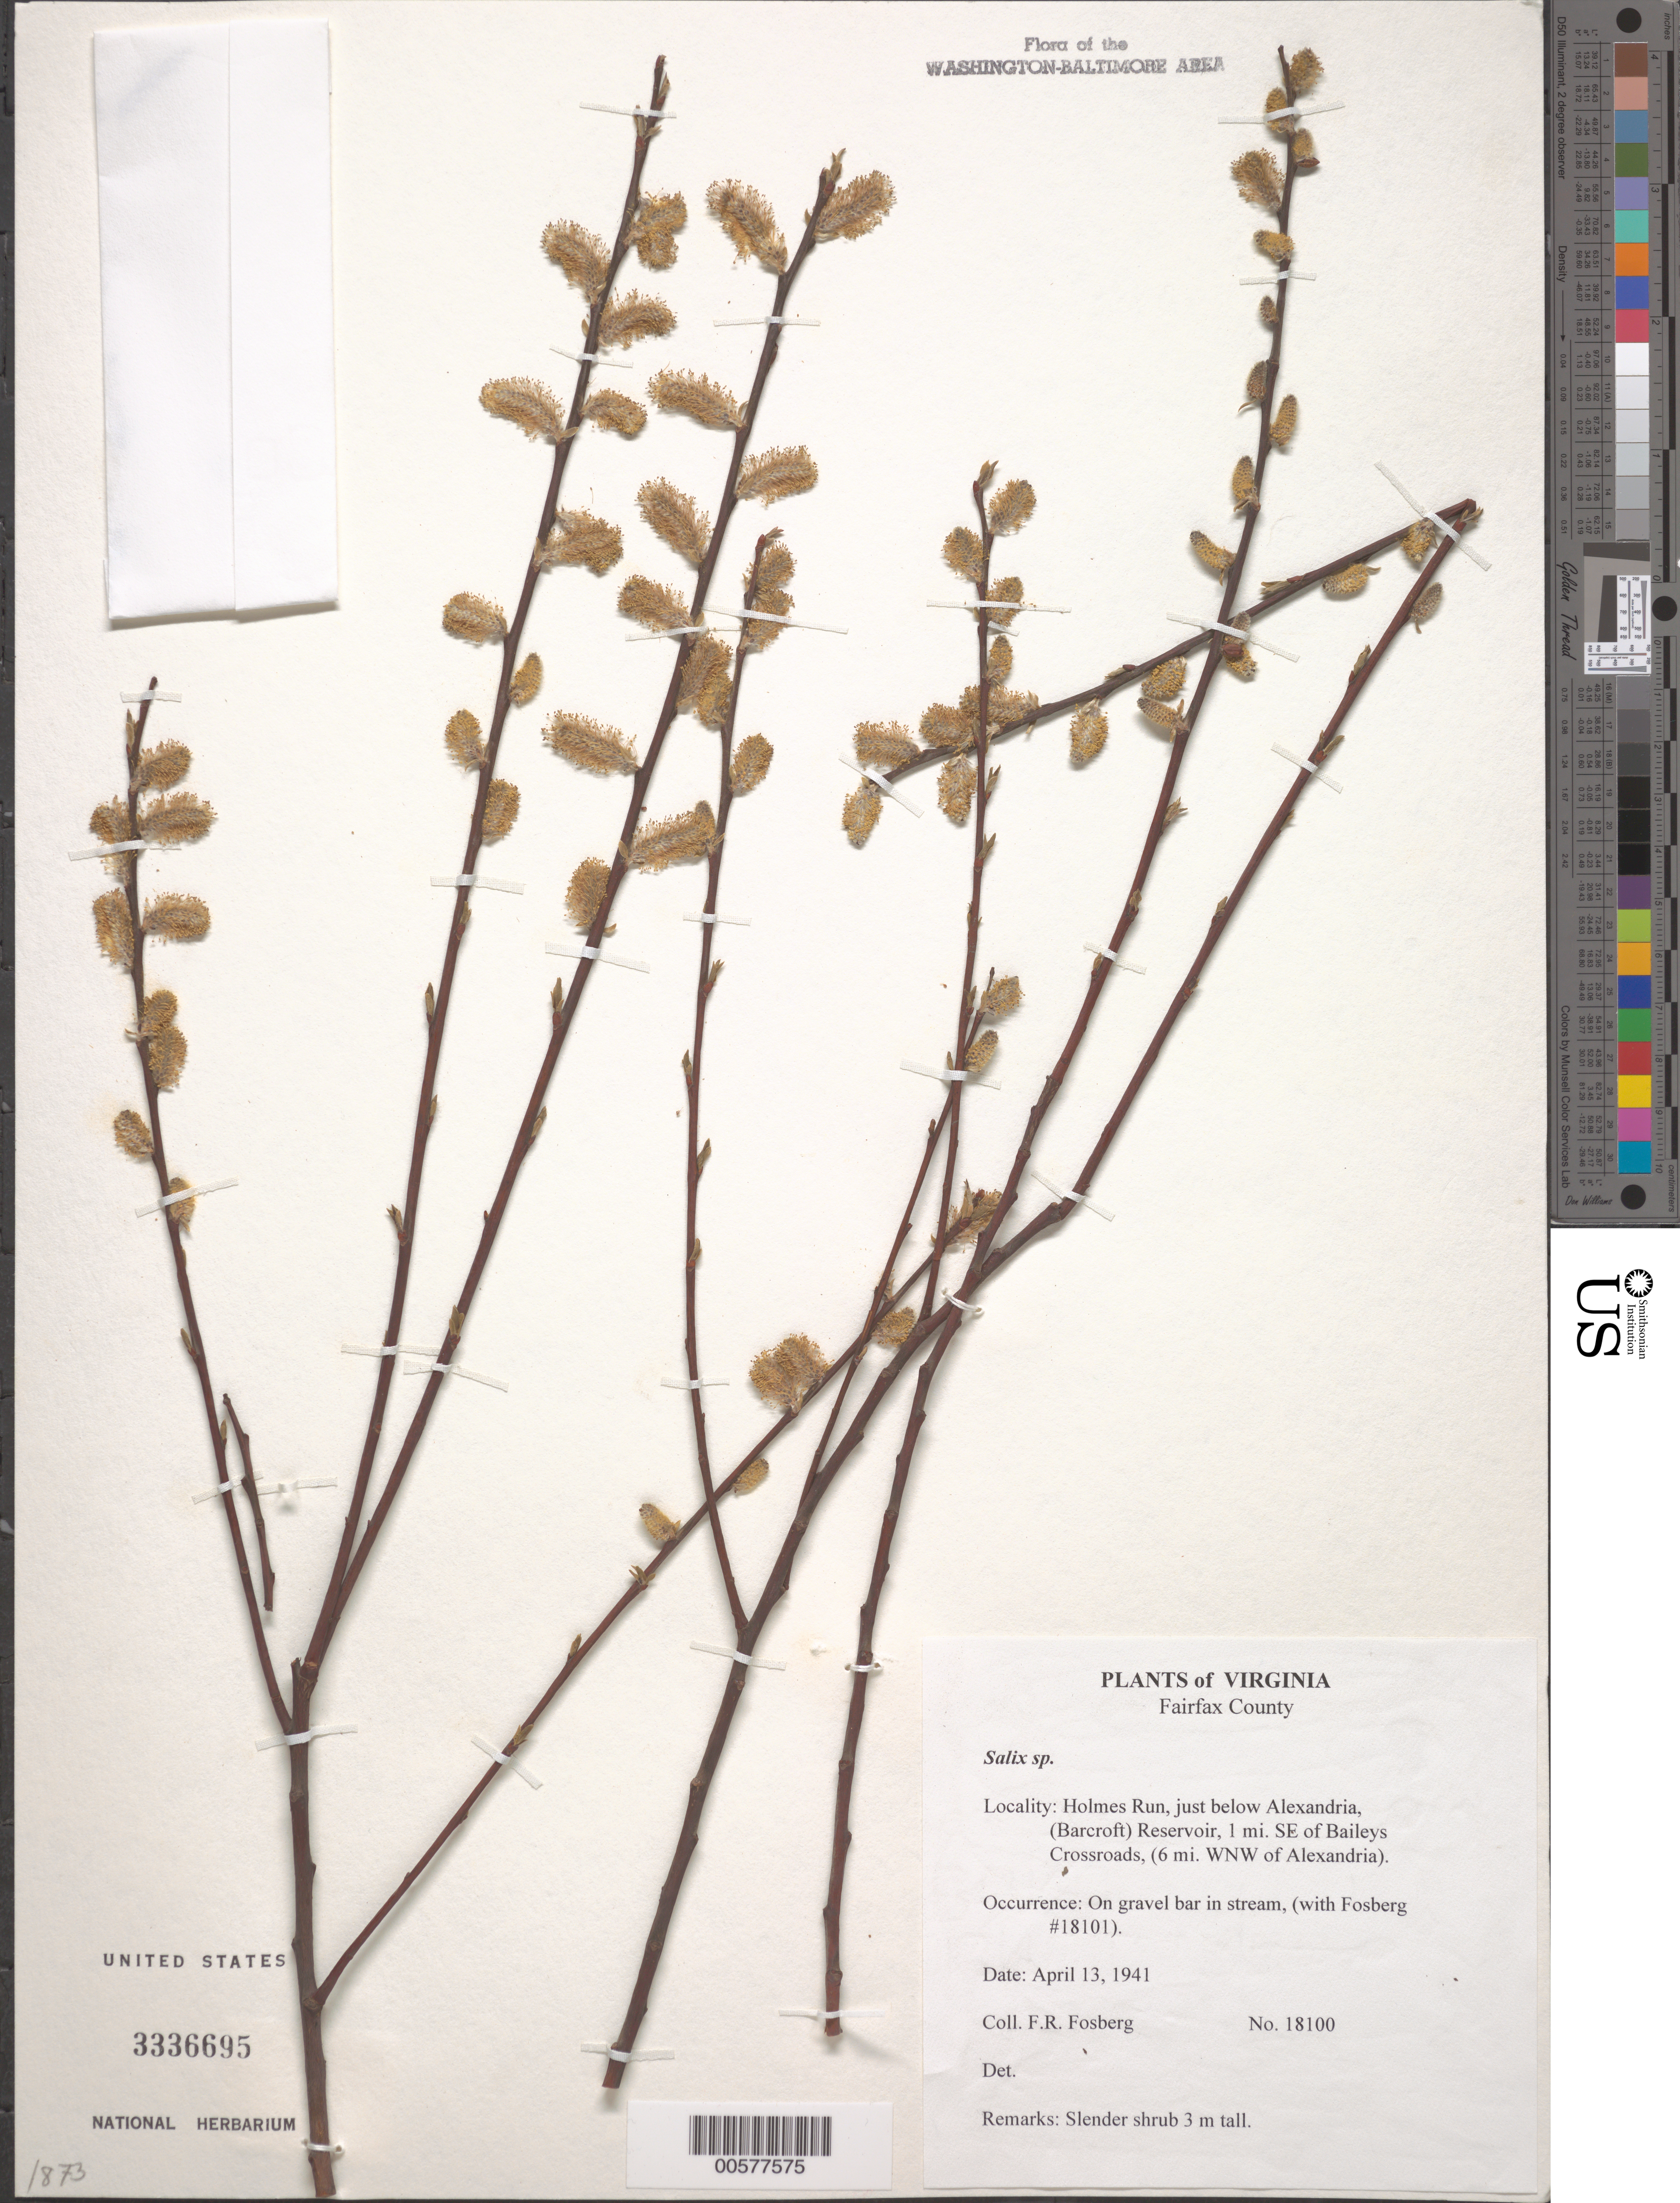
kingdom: Plantae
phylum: Tracheophyta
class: Magnoliopsida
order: Malpighiales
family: Salicaceae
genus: Salix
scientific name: Salix sp.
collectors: F. R. Fosberg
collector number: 18100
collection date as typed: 13 Apr 1941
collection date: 1941-04-13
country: United States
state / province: Virginia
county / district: Fairfax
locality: Holmes Run, just below Alexandria, (Barcroft) Reservoir, 1 mi. SE of Baileys Crossroads, (6 mi. WNW of Alexandria).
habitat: On gravel bar in stream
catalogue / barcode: US 3336695